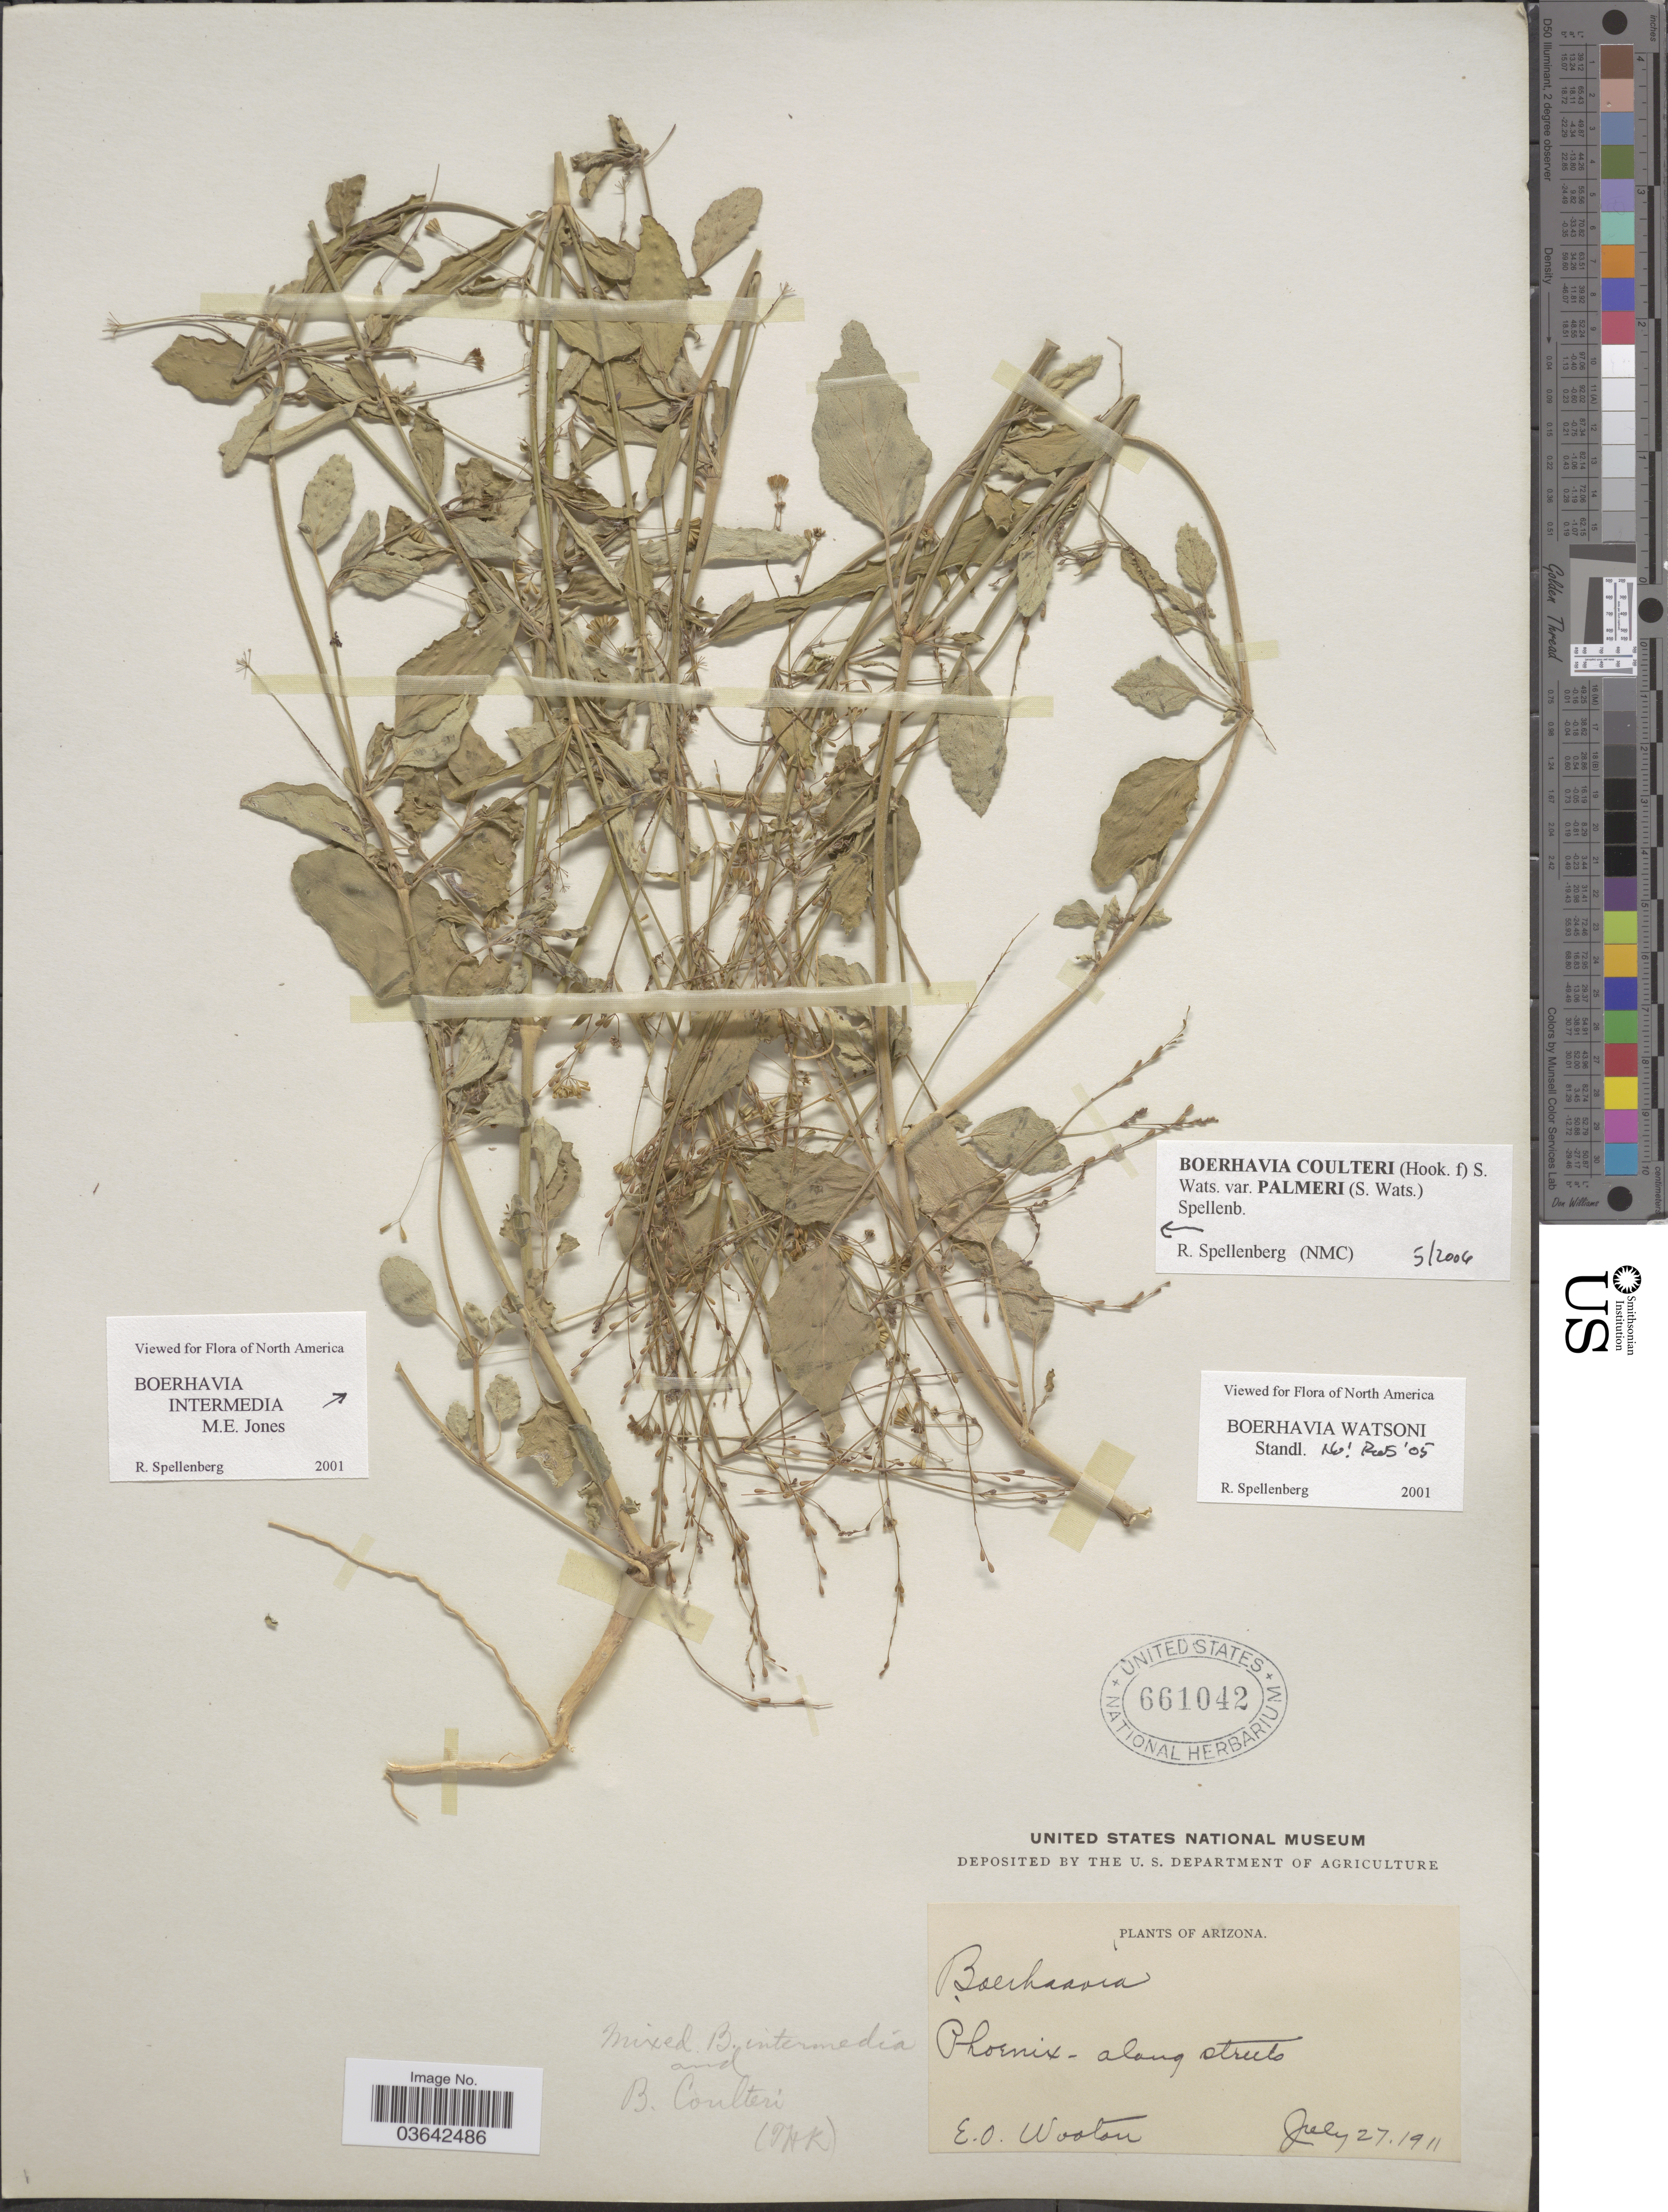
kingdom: Plantae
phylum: Tracheophyta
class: Magnoliopsida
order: Caryophyllales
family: Nyctaginaceae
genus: Boerhavia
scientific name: Boerhavia coulteri var. palmeri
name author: (S. Watson) Spellenb.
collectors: E. O. Wooton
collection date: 1911-07-27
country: United States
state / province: Arizona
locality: Phoenix- along streets.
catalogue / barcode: US 661042